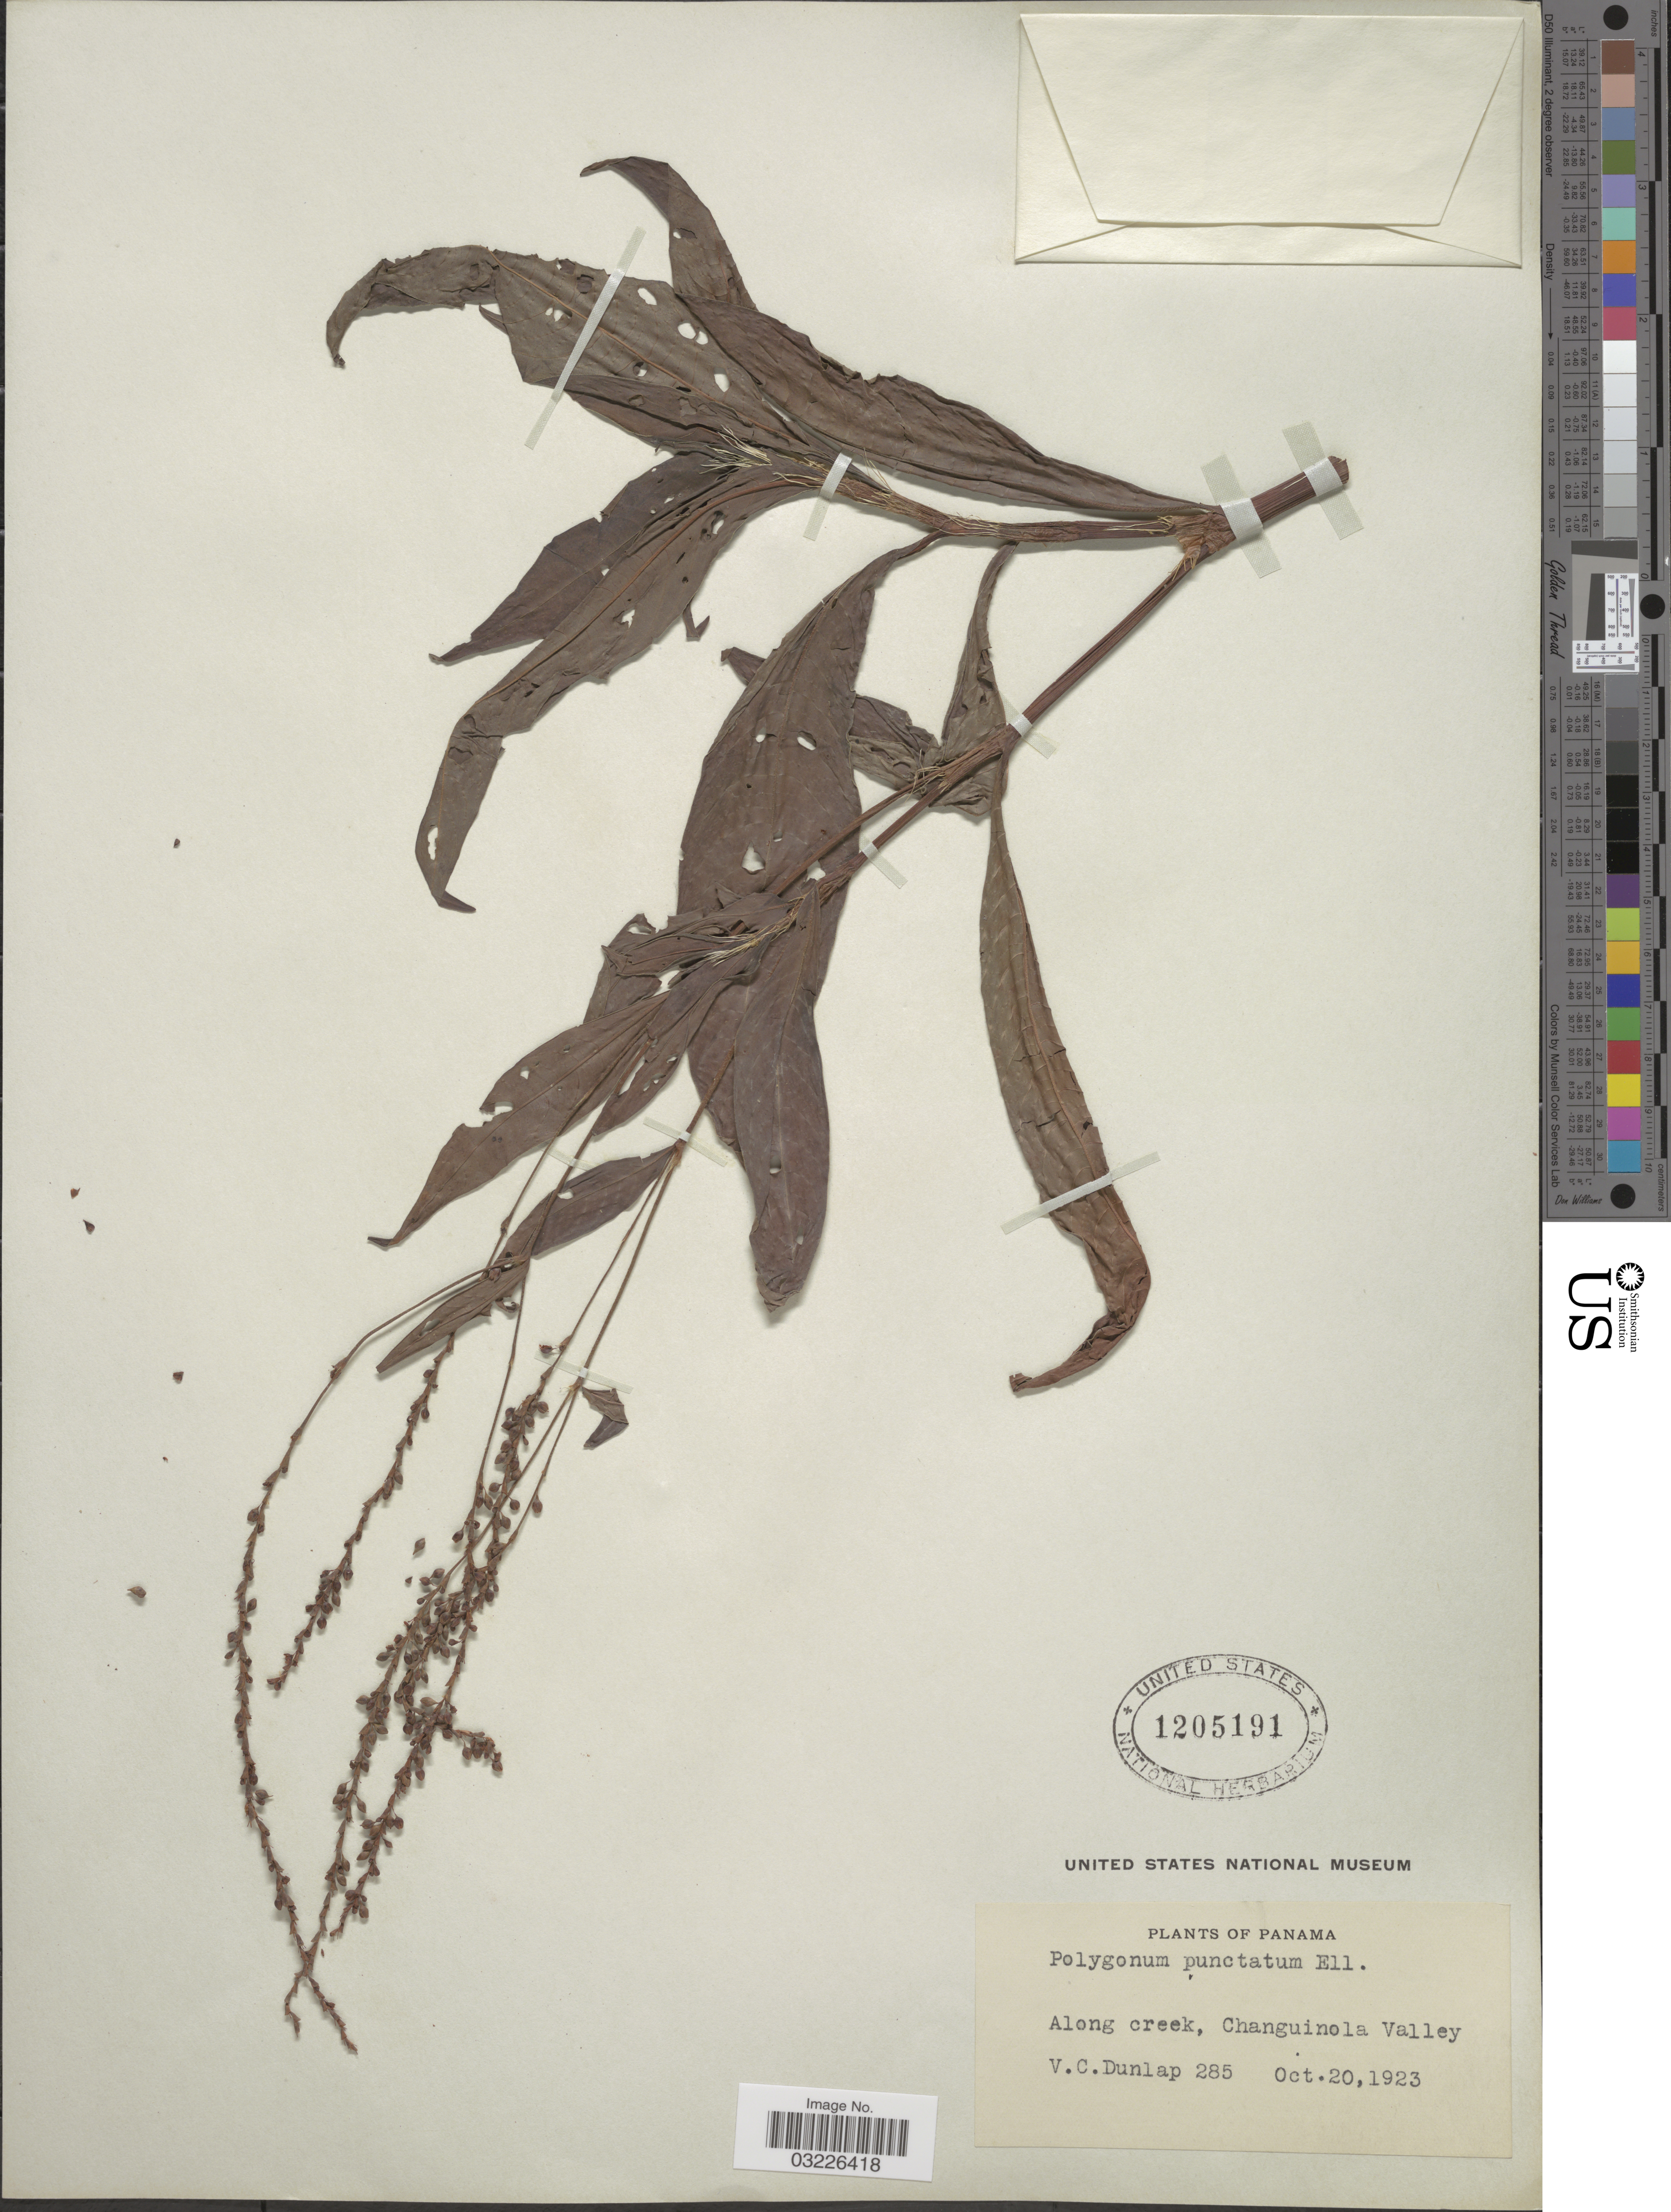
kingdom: Plantae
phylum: Tracheophyta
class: Magnoliopsida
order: Caryophyllales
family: Polygonaceae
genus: Polygonum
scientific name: Polygonum hydropiperoides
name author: Michx.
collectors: V. C. Dunlap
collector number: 285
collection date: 1923-10-20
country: Panama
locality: Along creek, Changuinola Valley.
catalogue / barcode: US 1205191